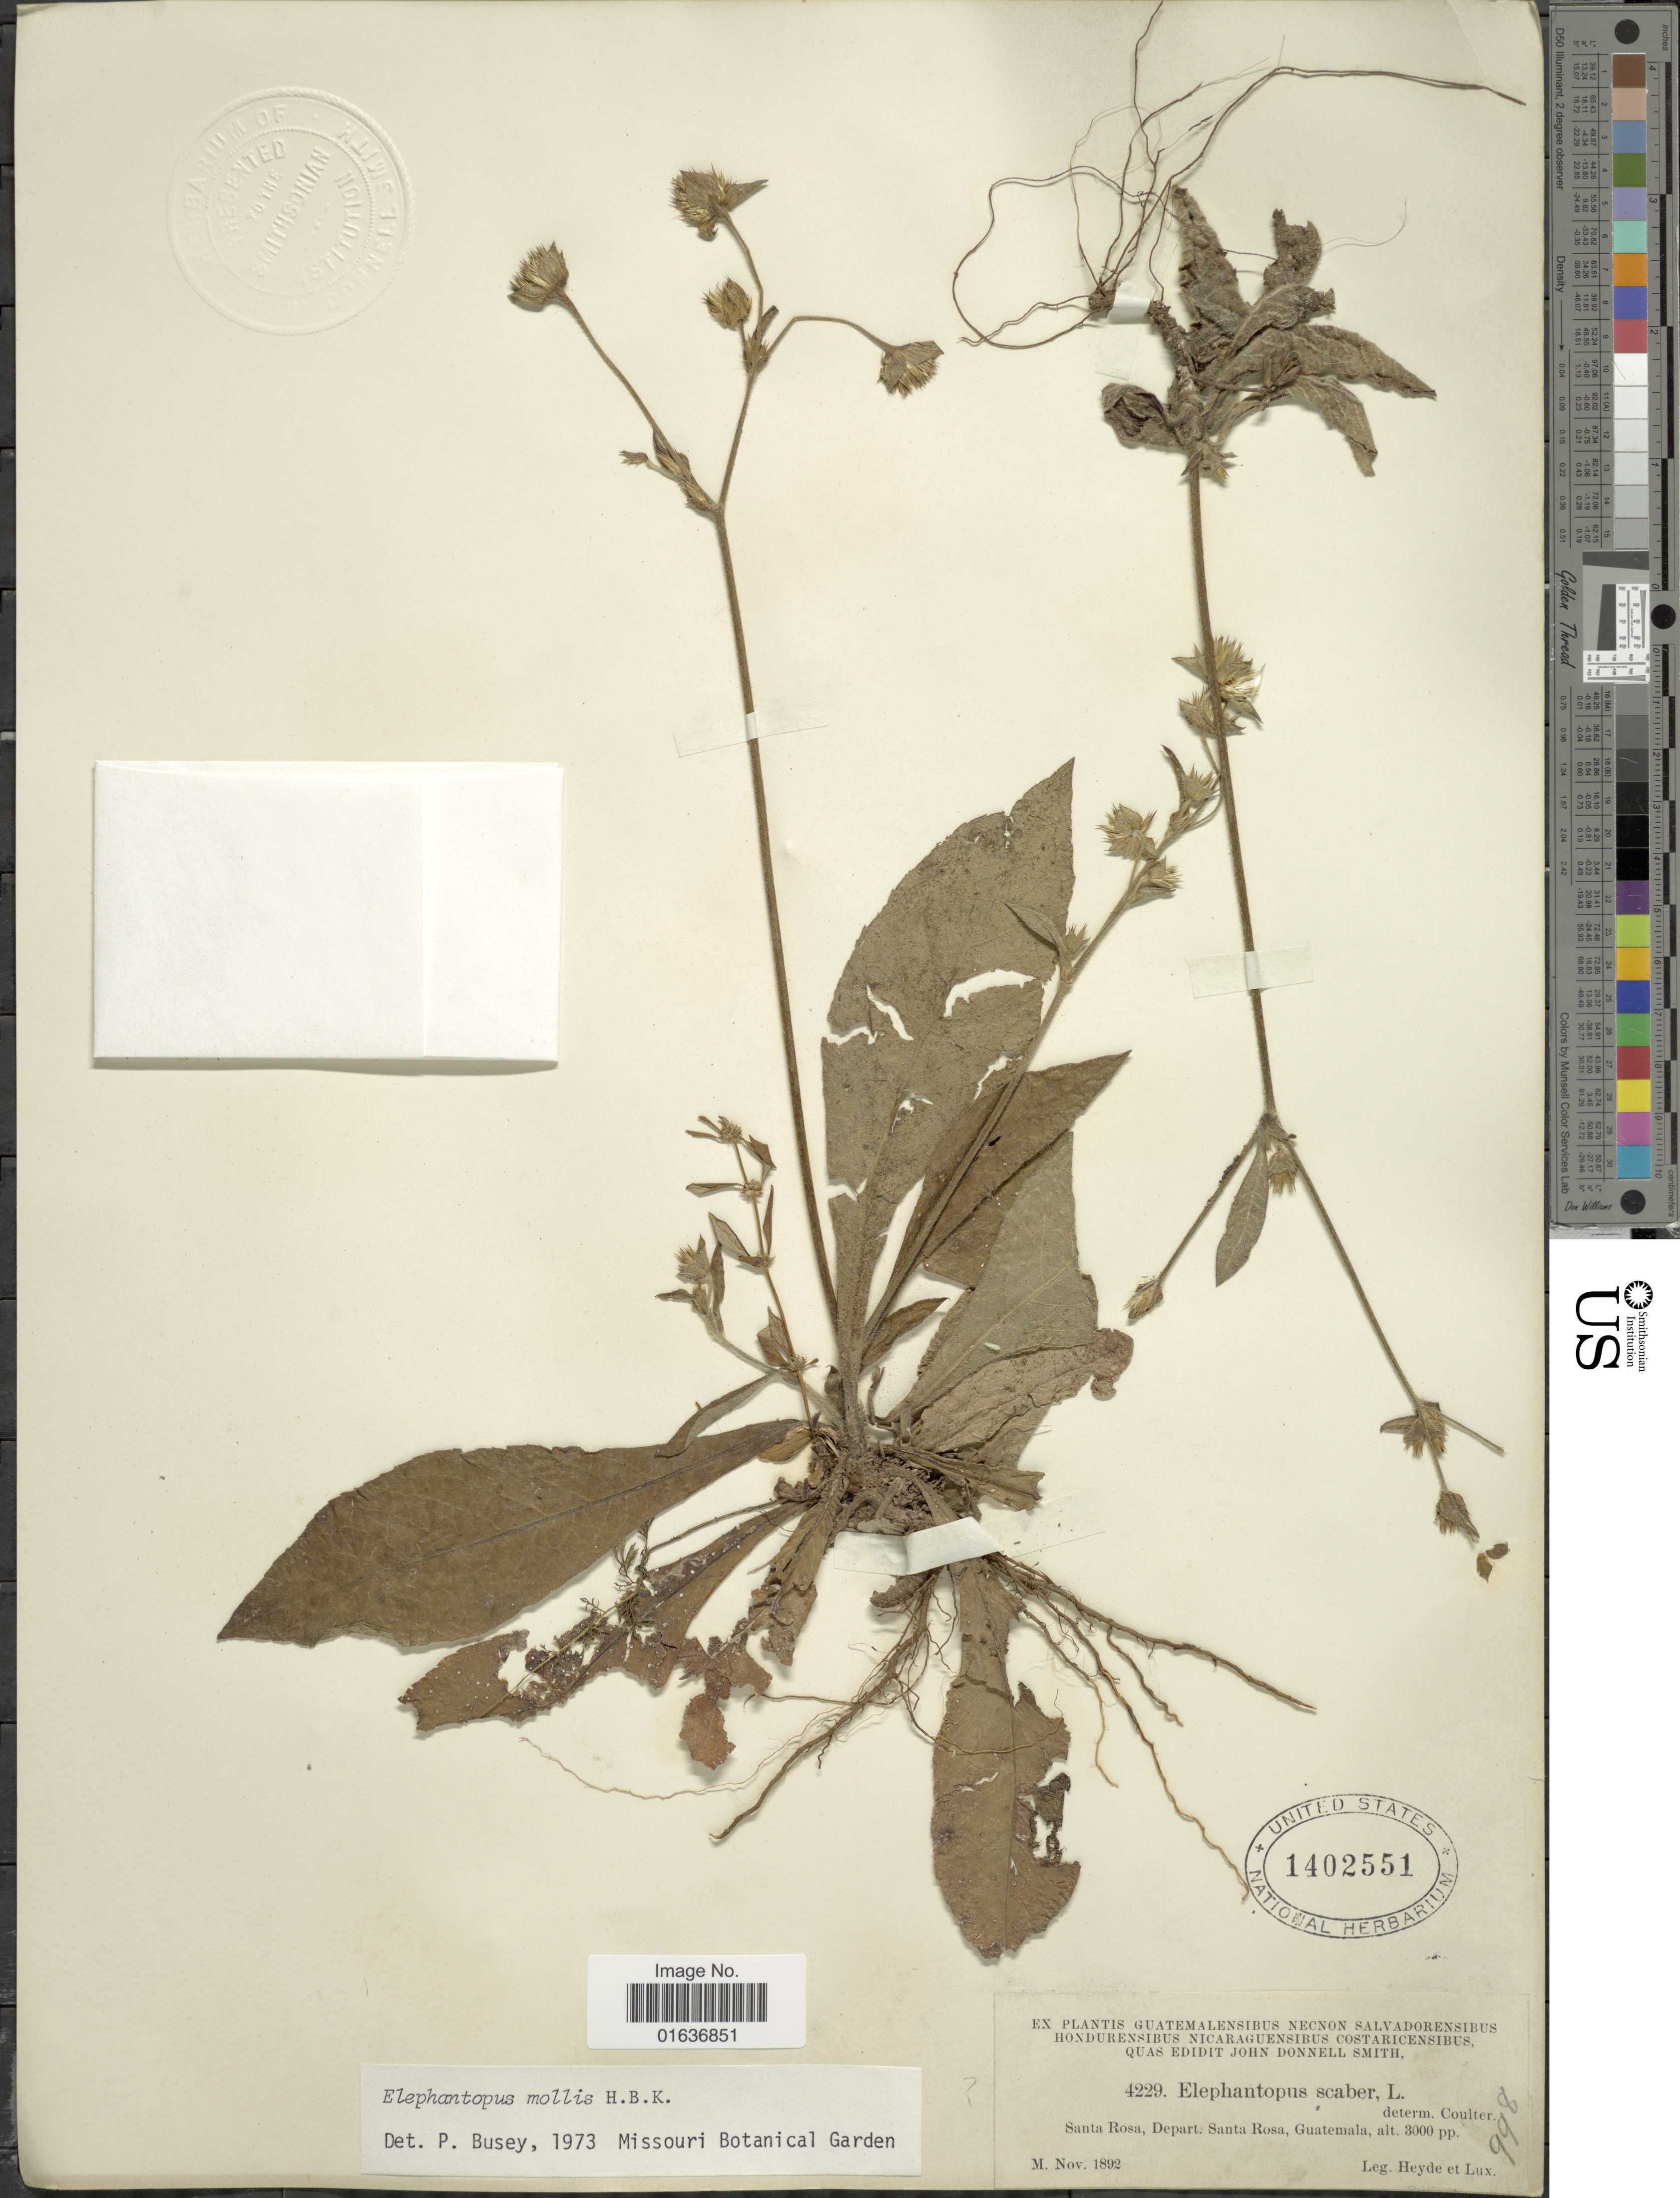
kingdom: Plantae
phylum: Tracheophyta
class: Magnoliopsida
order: Asterales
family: Asteraceae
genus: Elephantopus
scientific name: Elephantopus mollis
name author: Kunth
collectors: Heyde & Lux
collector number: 4229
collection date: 1892-11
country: Guatemala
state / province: Santa Rosa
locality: Santa Rosa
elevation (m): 914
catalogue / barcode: US 1402551